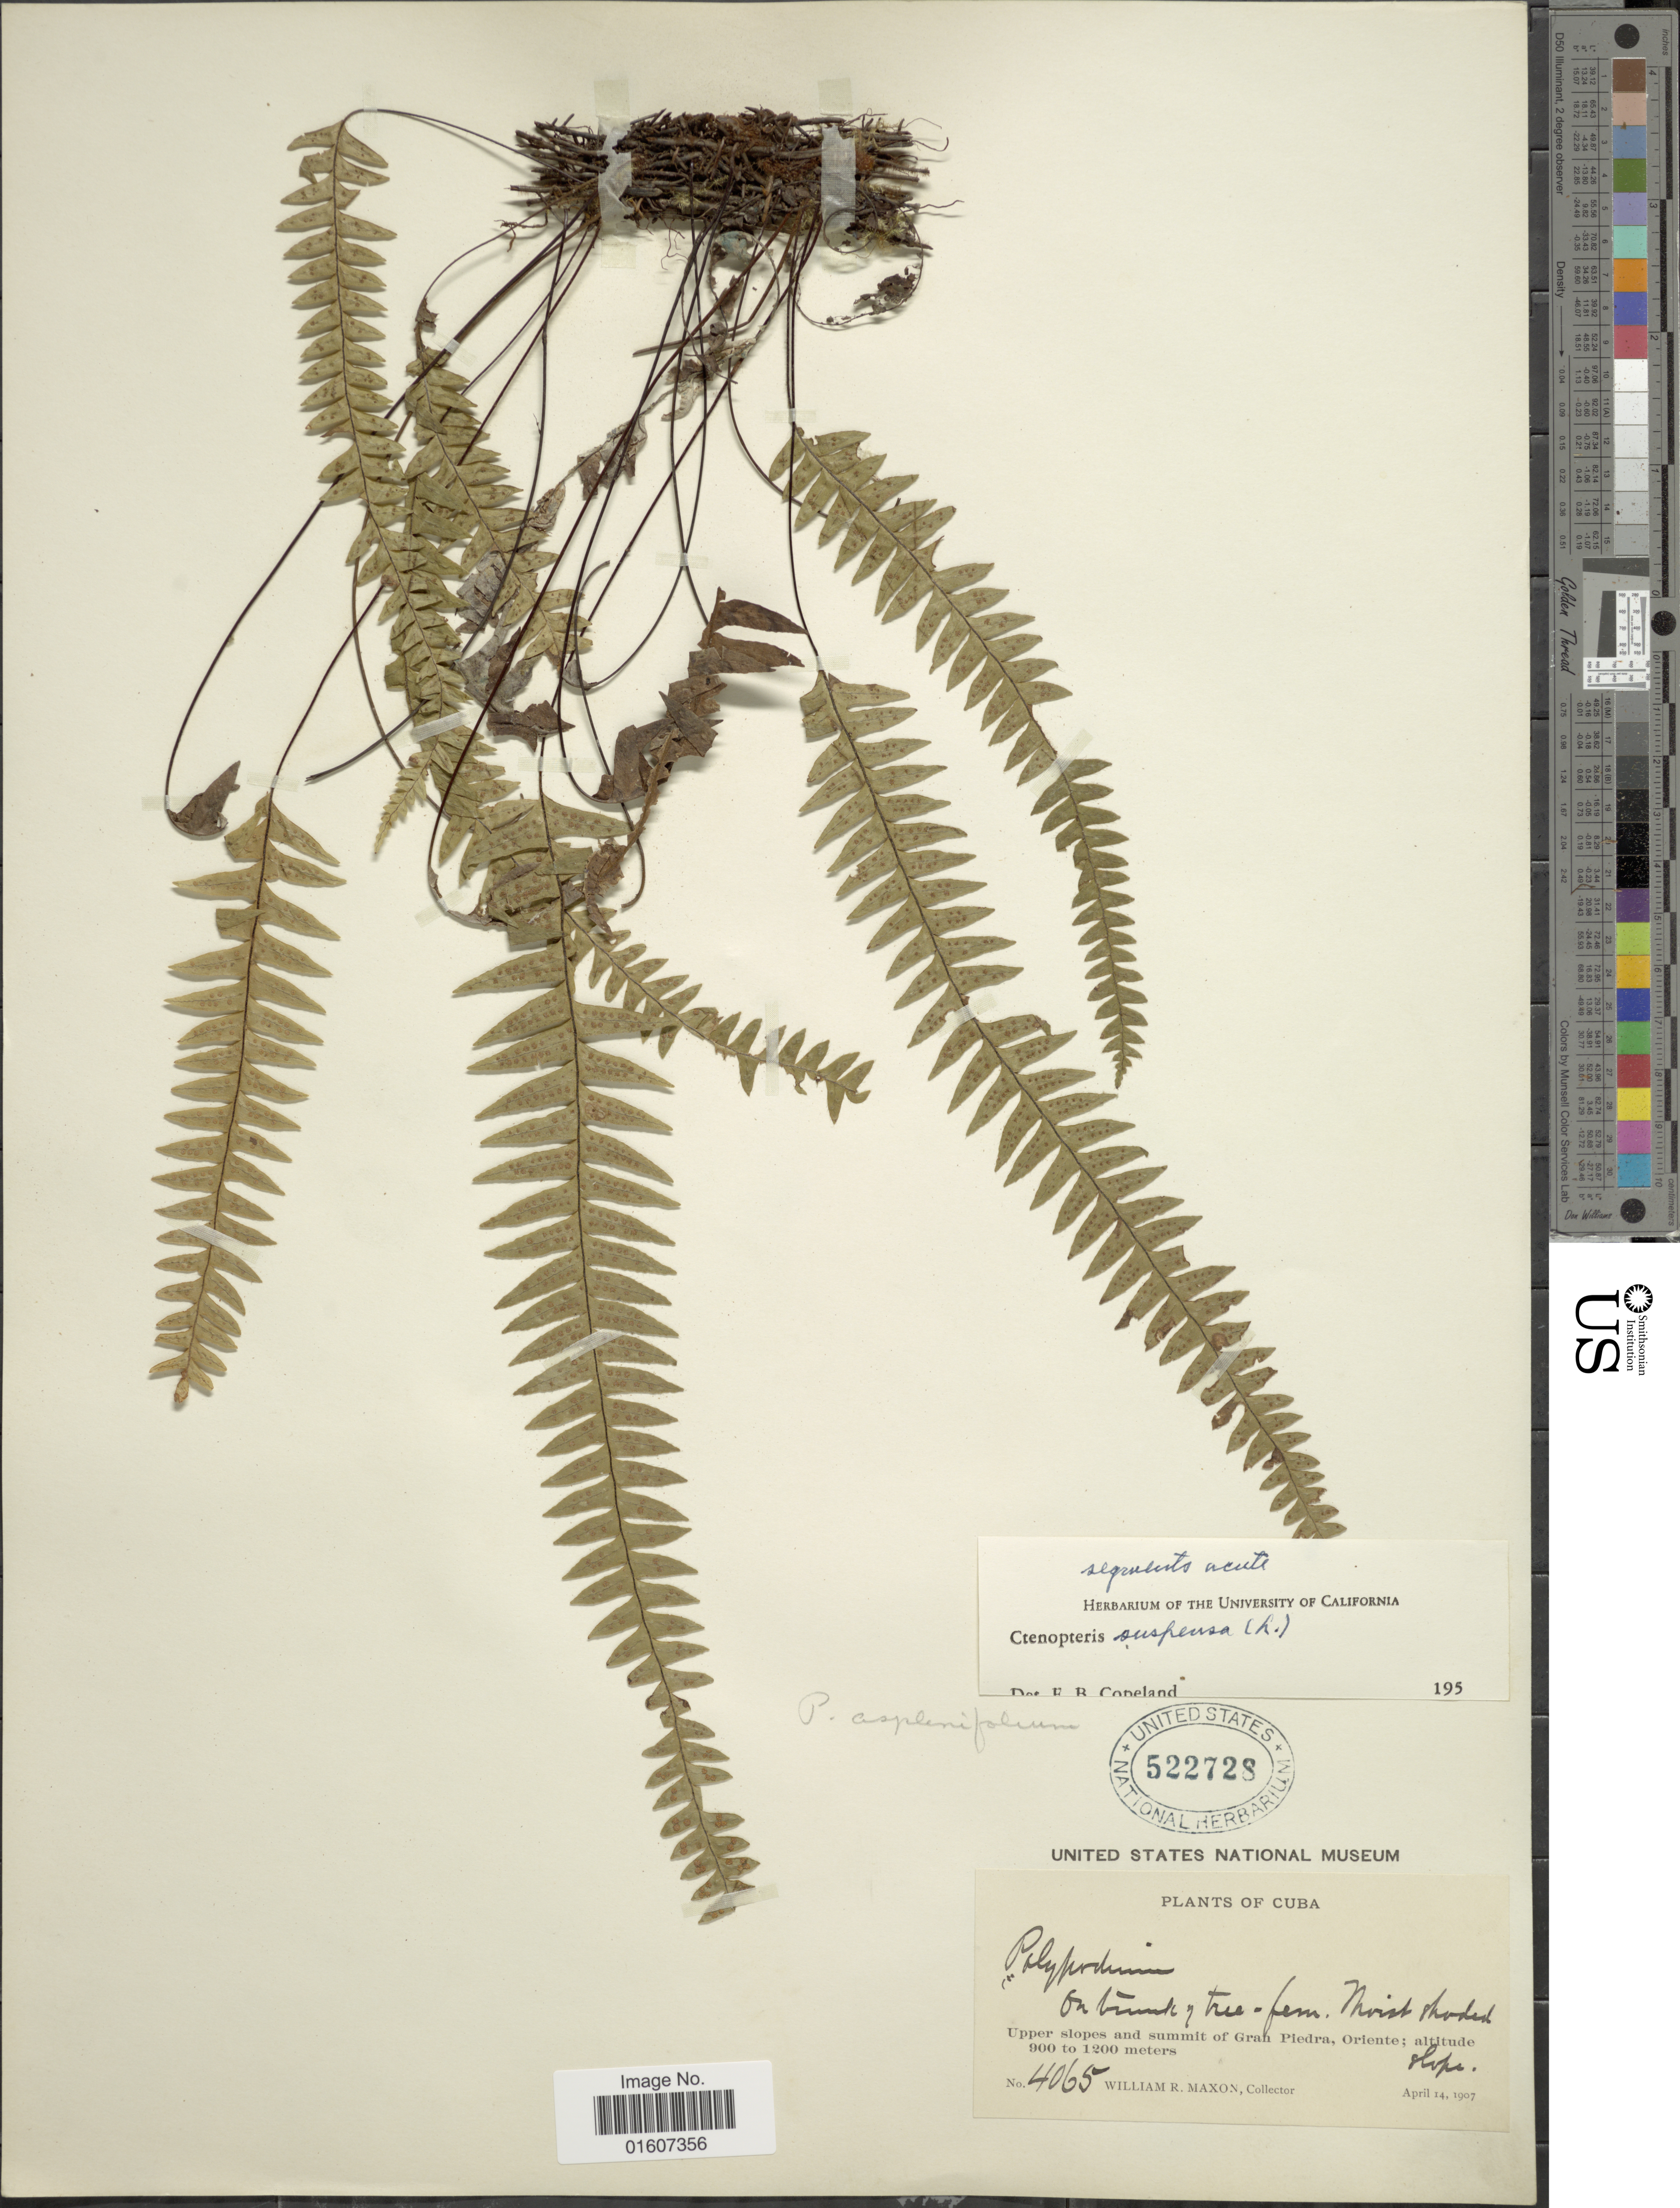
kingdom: Plantae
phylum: Tracheophyta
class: Polypodiopsida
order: Polypodiales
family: Polypodiaceae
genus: Terpsichore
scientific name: Terpsichore asplenifolia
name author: (L.) A.R. Sm.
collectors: W. R. Maxon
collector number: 4065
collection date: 1907-04-14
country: Cuba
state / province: Oriente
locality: Upper slopes and summit of Gran Piedra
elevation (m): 900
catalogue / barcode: US 522728